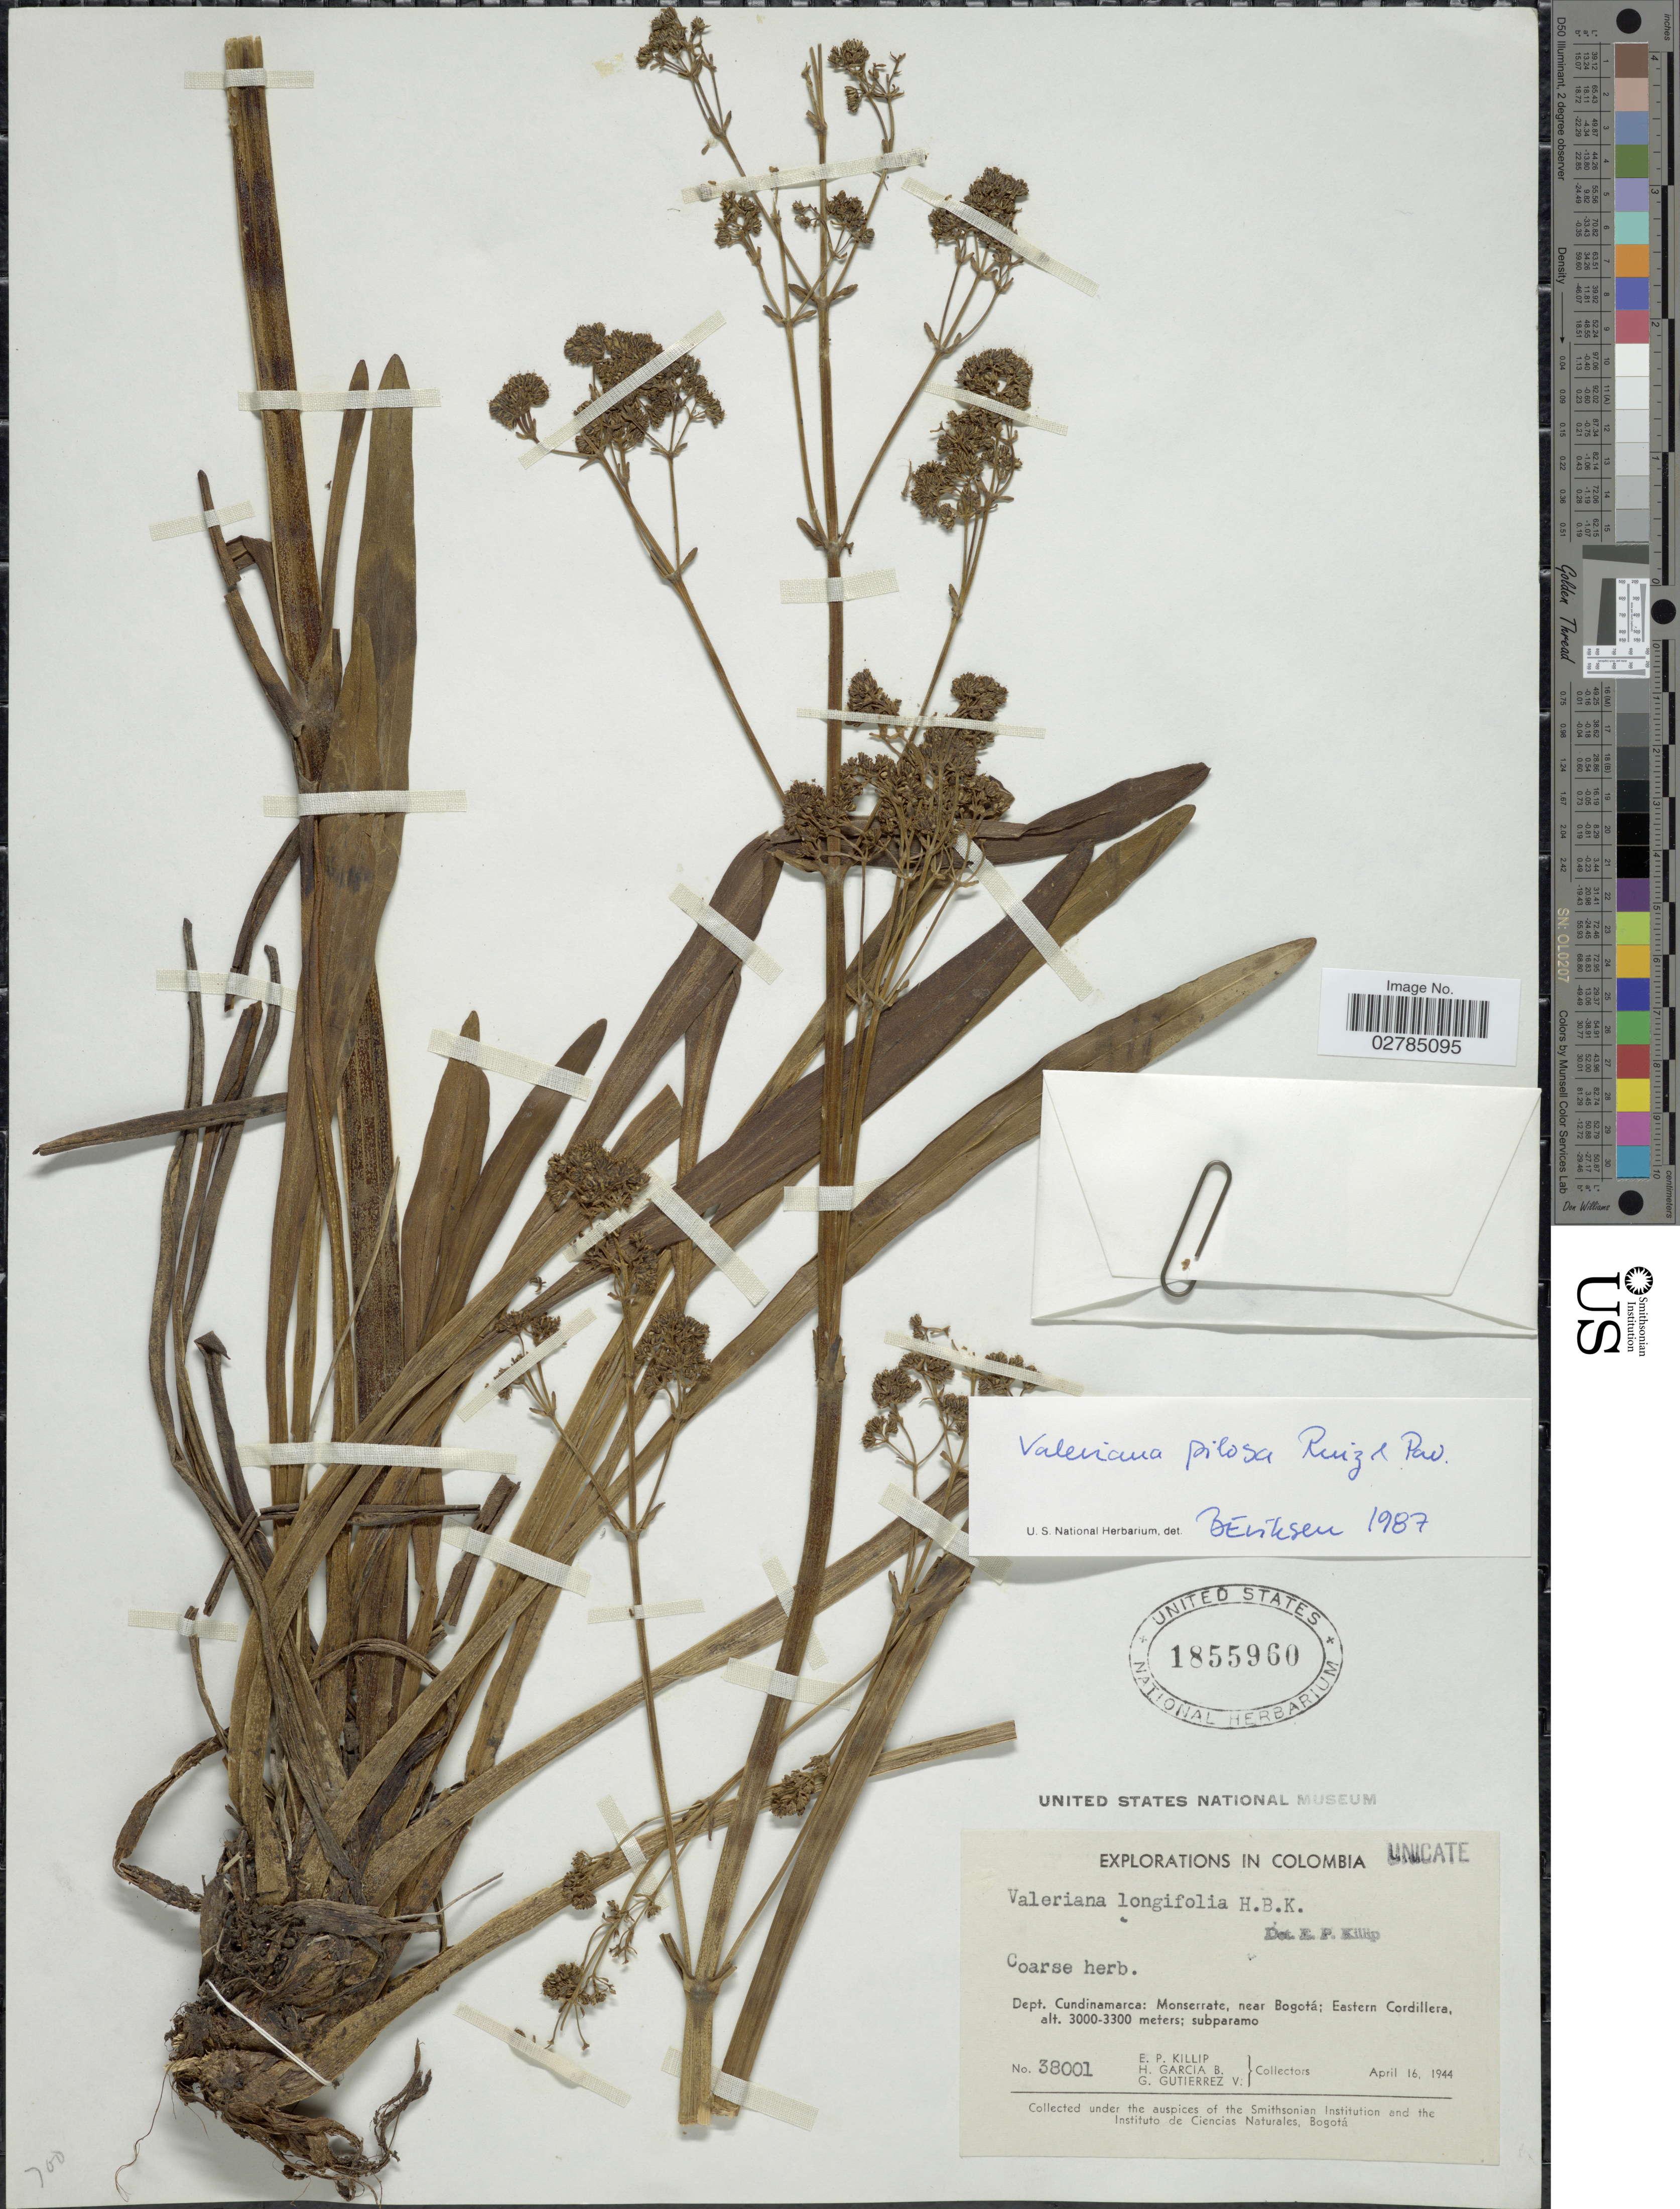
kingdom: Plantae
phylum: Tracheophyta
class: Magnoliopsida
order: Dipsacales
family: Caprifoliaceae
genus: Valeriana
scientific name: Valeriana pilosa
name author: Ruiz & Pav.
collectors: E. P. Killip, H. García Barriga & G. Gutiérrez V.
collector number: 38001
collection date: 1944-04-16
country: Colombia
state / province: Cundinamarca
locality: Dept. Cundinamarca, Monserrate, near Bogotá, Eastern Cordillera.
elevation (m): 3000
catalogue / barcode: US 1855960